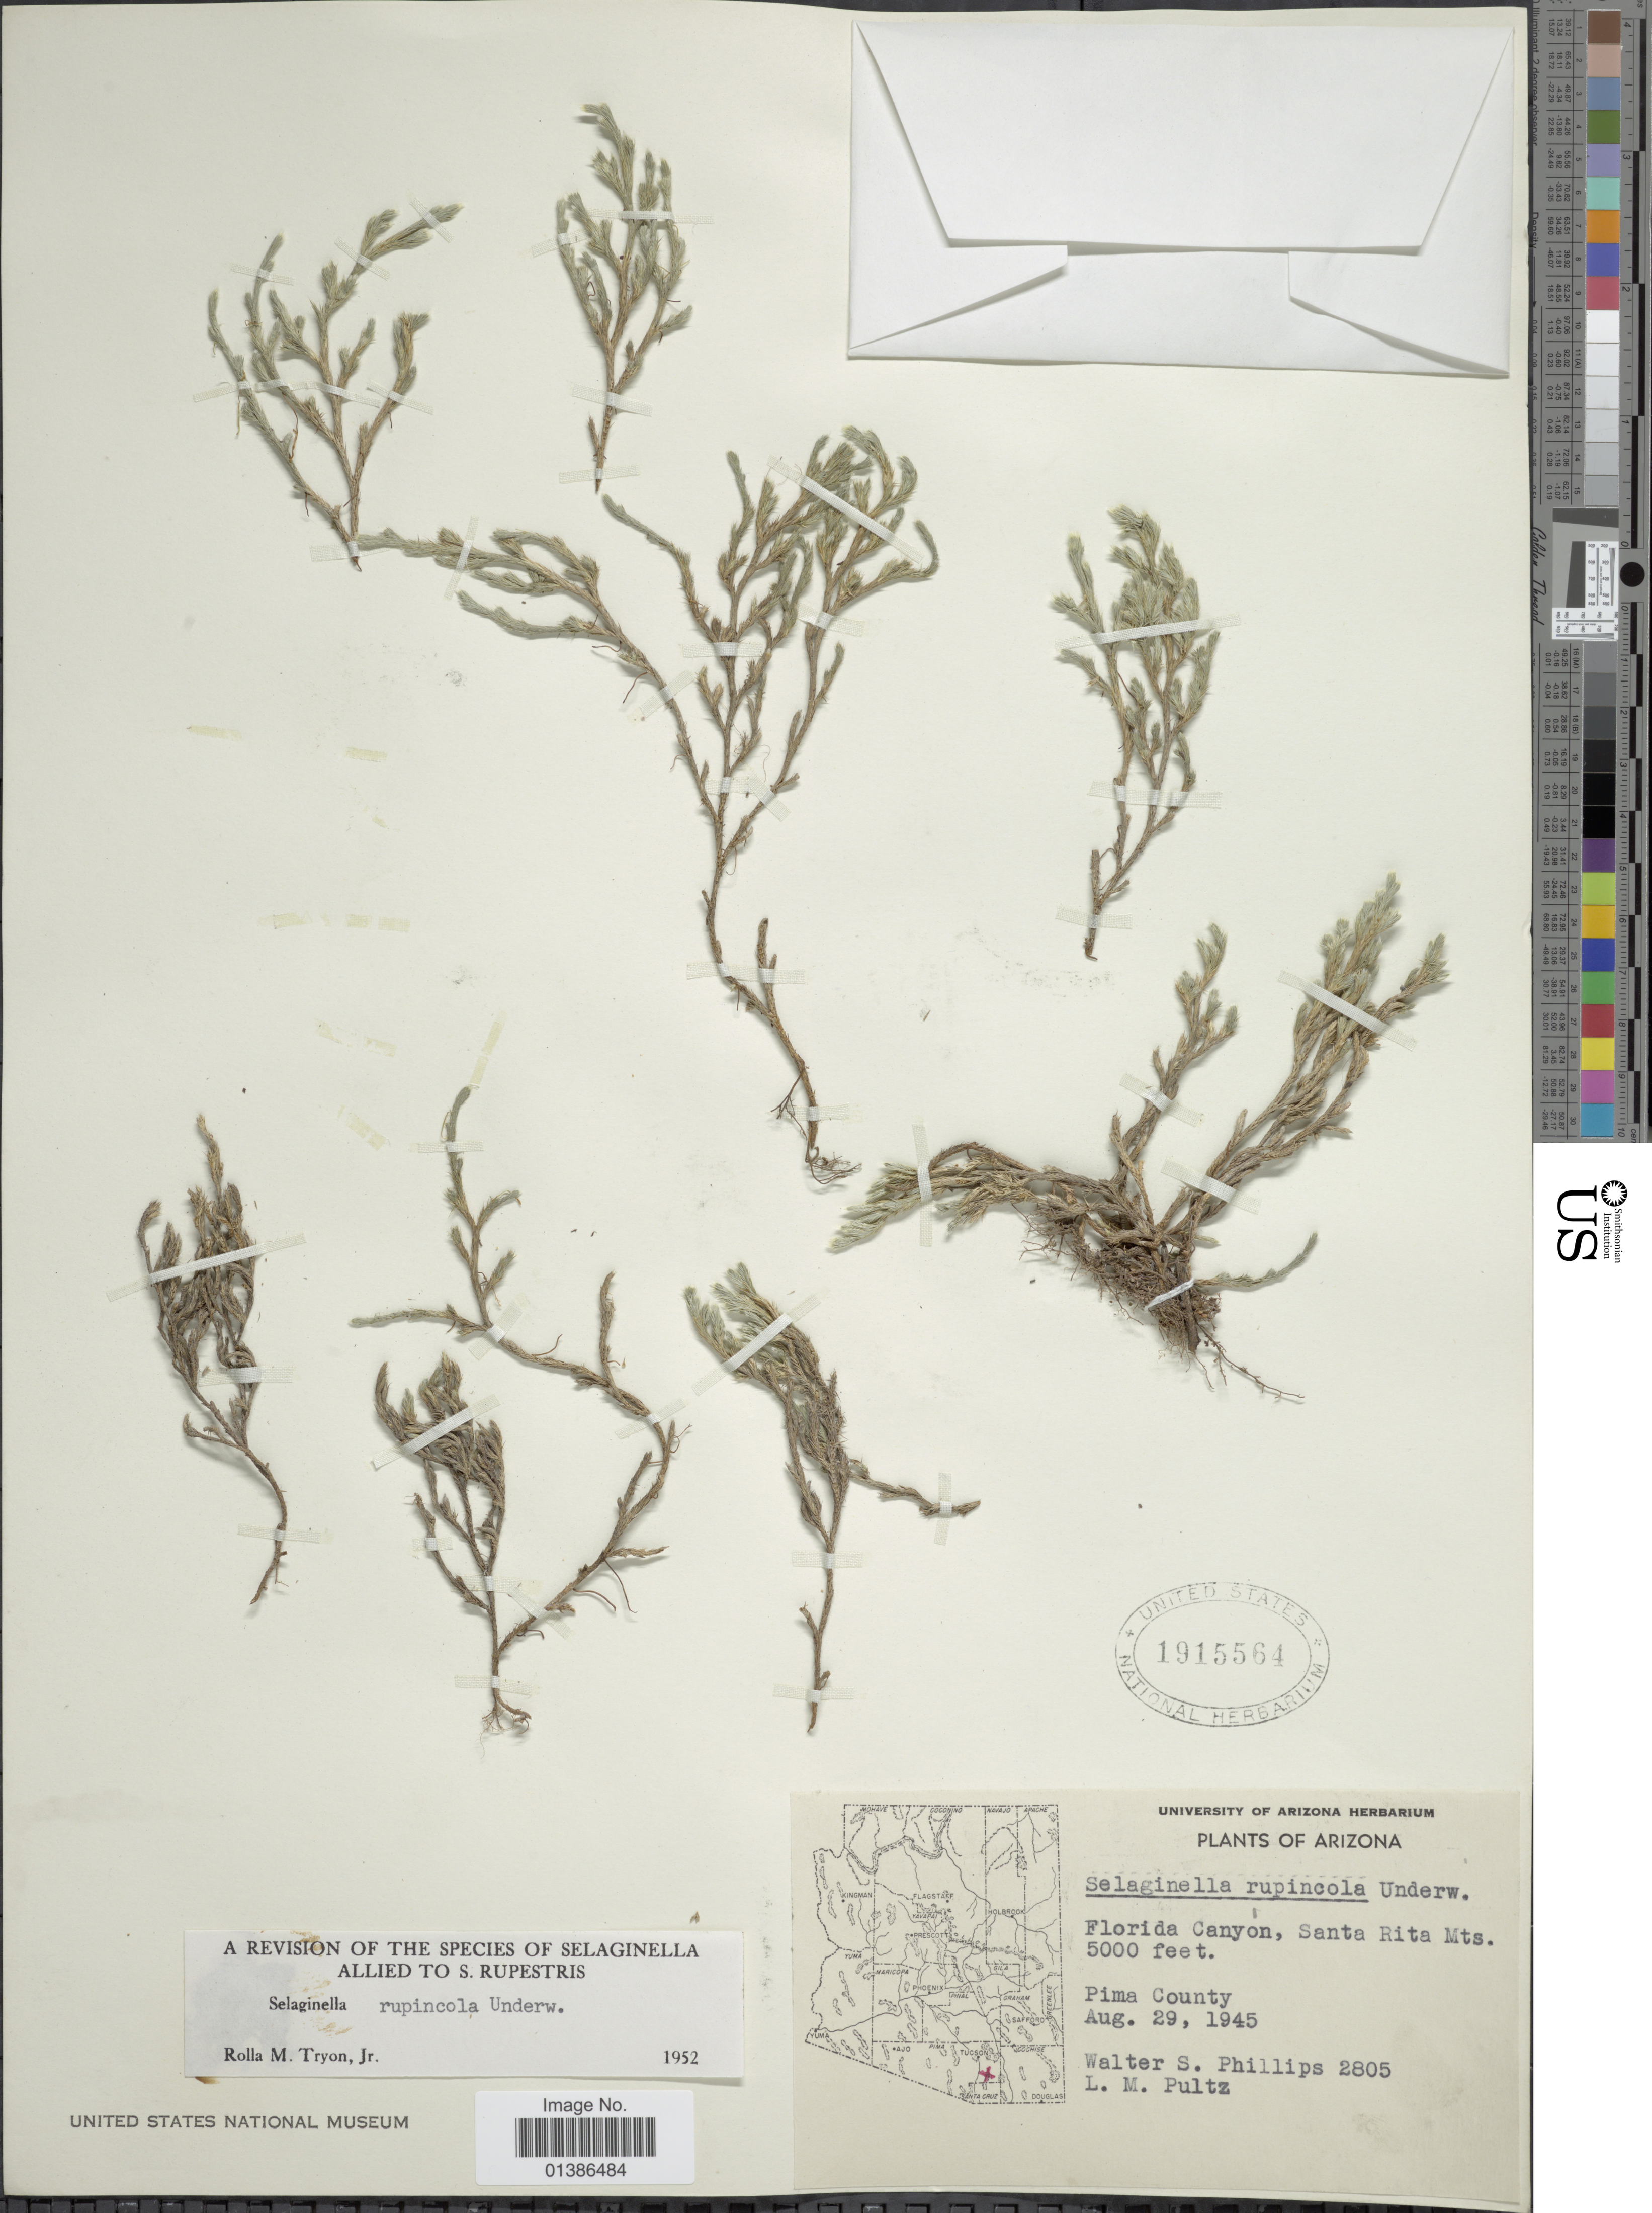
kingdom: Plantae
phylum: Tracheophyta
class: Lycopodiopsida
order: Selaginellales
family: Selaginellaceae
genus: Selaginella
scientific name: Selaginella rupincola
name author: Underw.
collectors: W. S. Phillips & L. Pultz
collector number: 2805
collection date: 1945-08-29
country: United States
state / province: Arizona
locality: Florida Canyon, Santa Rita Mts. Pima County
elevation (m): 1524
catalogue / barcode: US 1915564